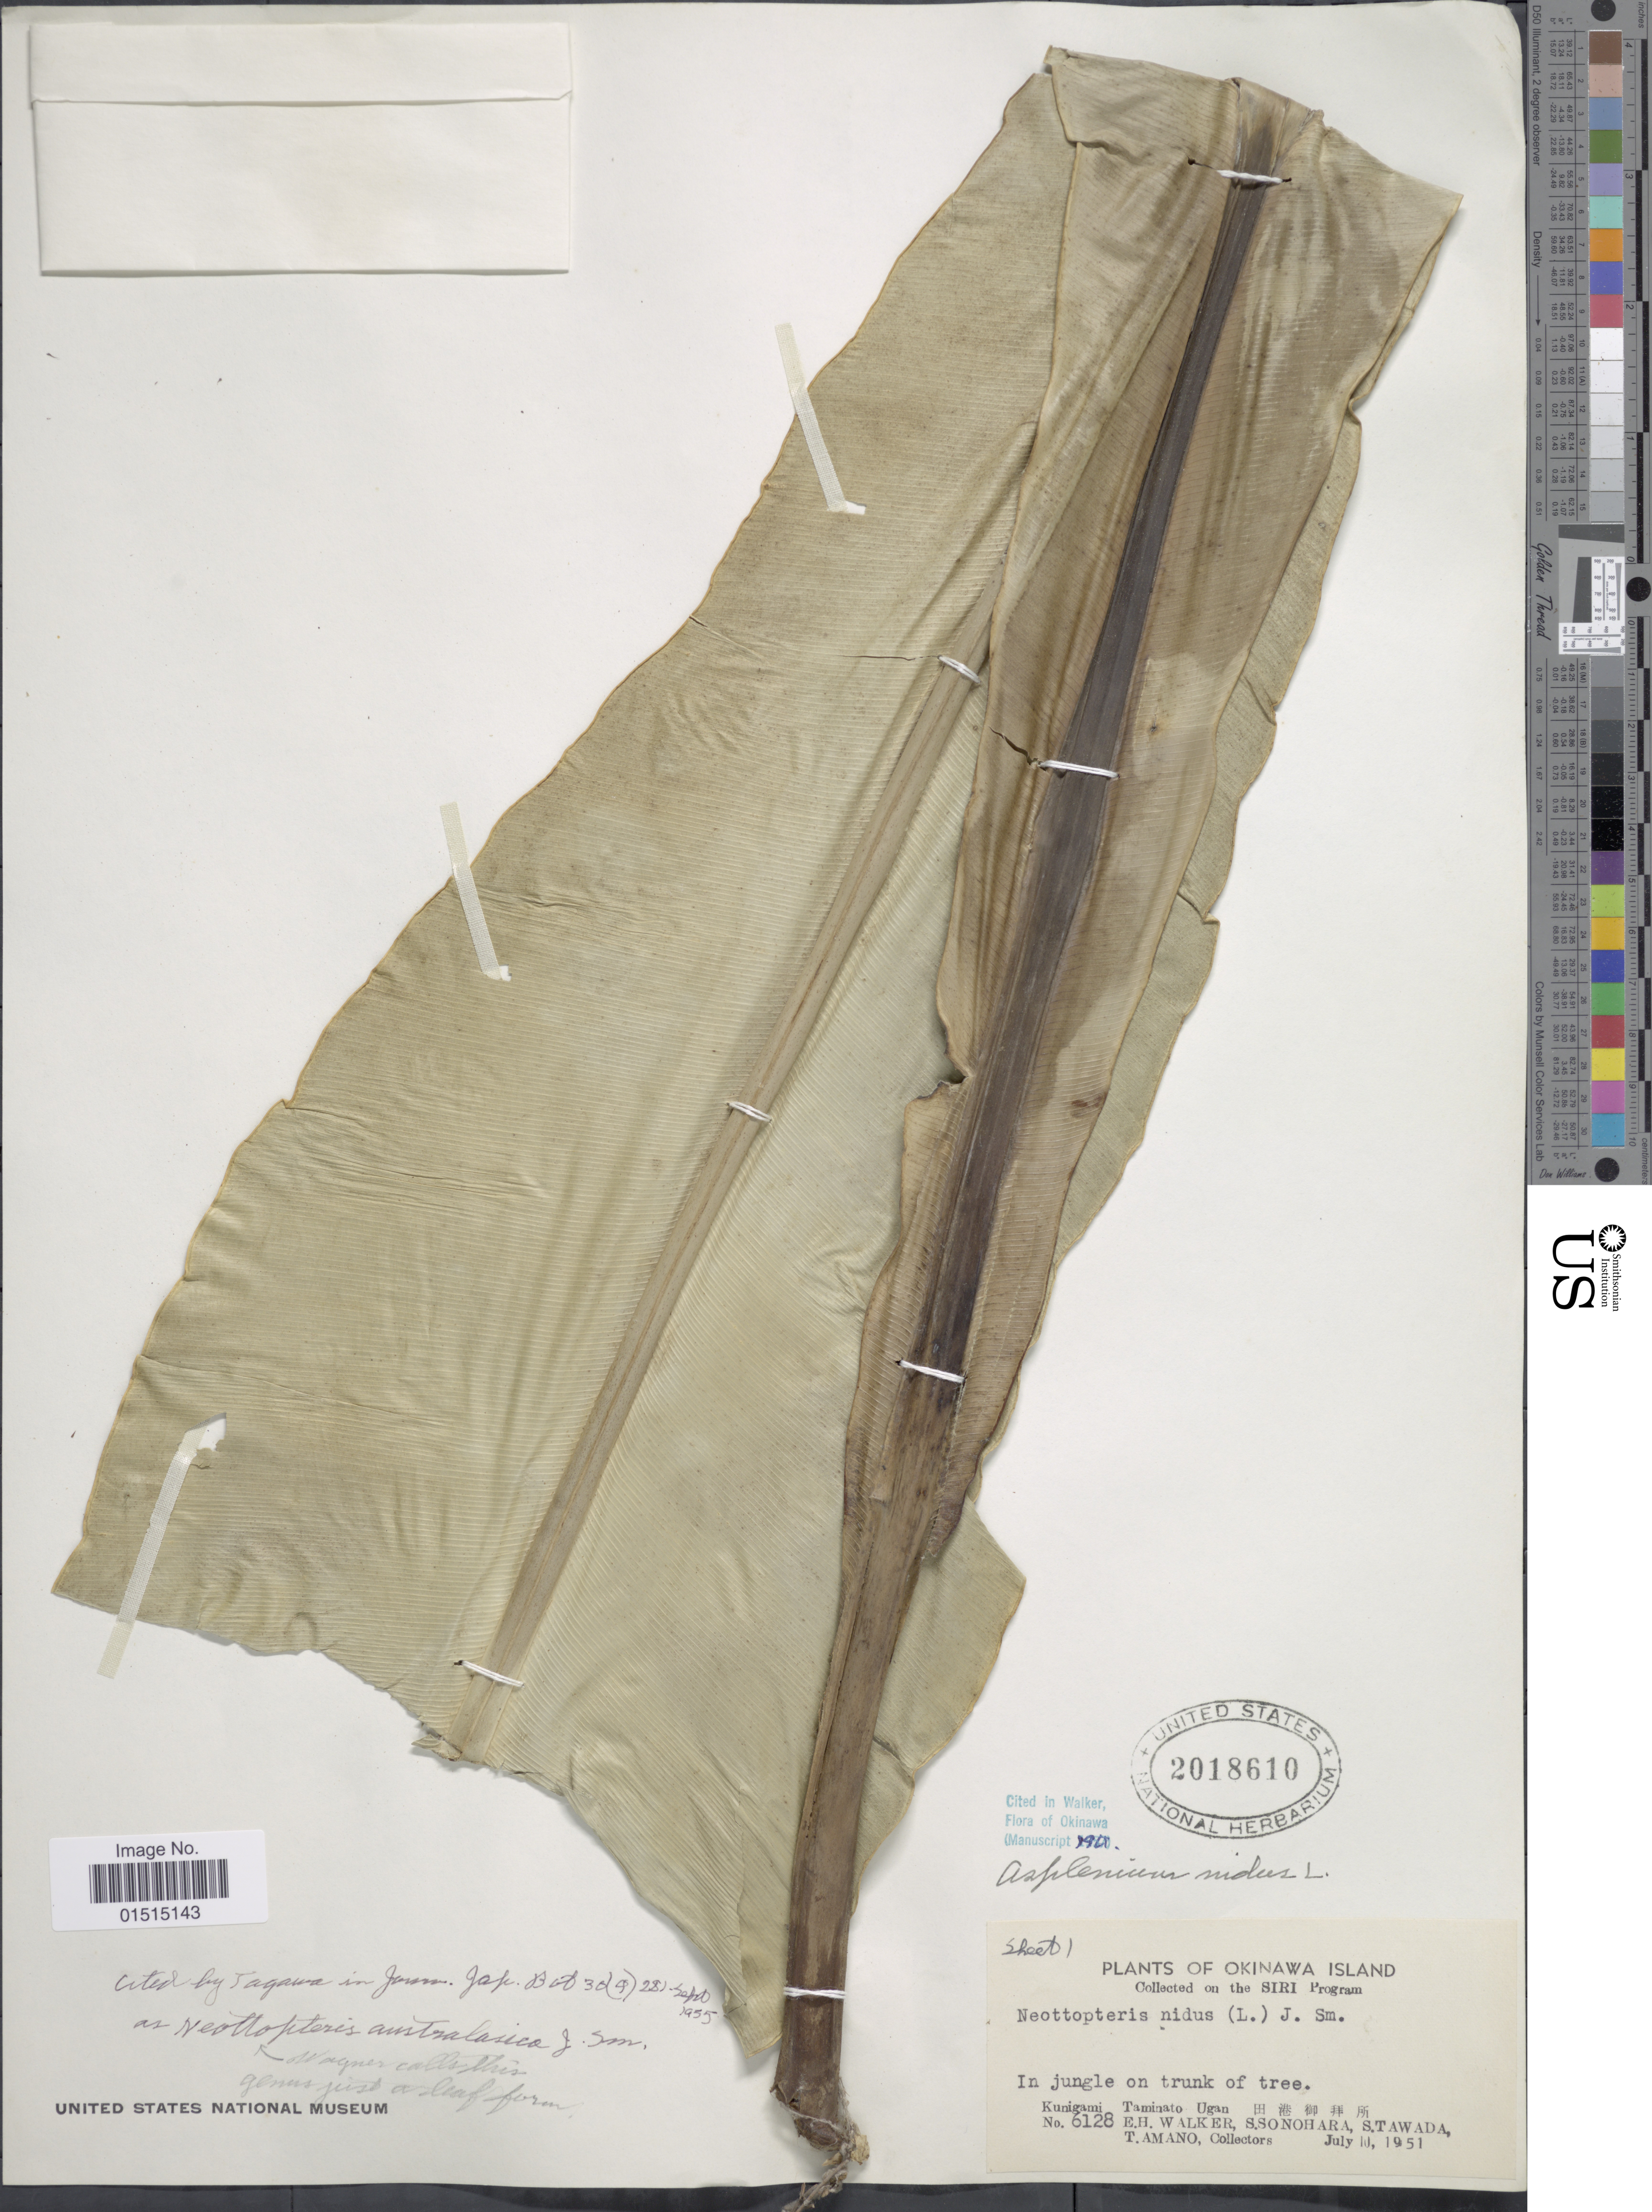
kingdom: Plantae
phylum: Tracheophyta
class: Polypodiopsida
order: Polypodiales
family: Aspleniaceae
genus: Asplenium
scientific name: Asplenium nidus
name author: L.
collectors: E. H. Walker, S. Sonohara, S. Tawada & T. Amano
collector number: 6128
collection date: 1951-07-10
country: Japan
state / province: Okinawa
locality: Okinawa Islands, Kunigami Taminato Ugan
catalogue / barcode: US 2018610